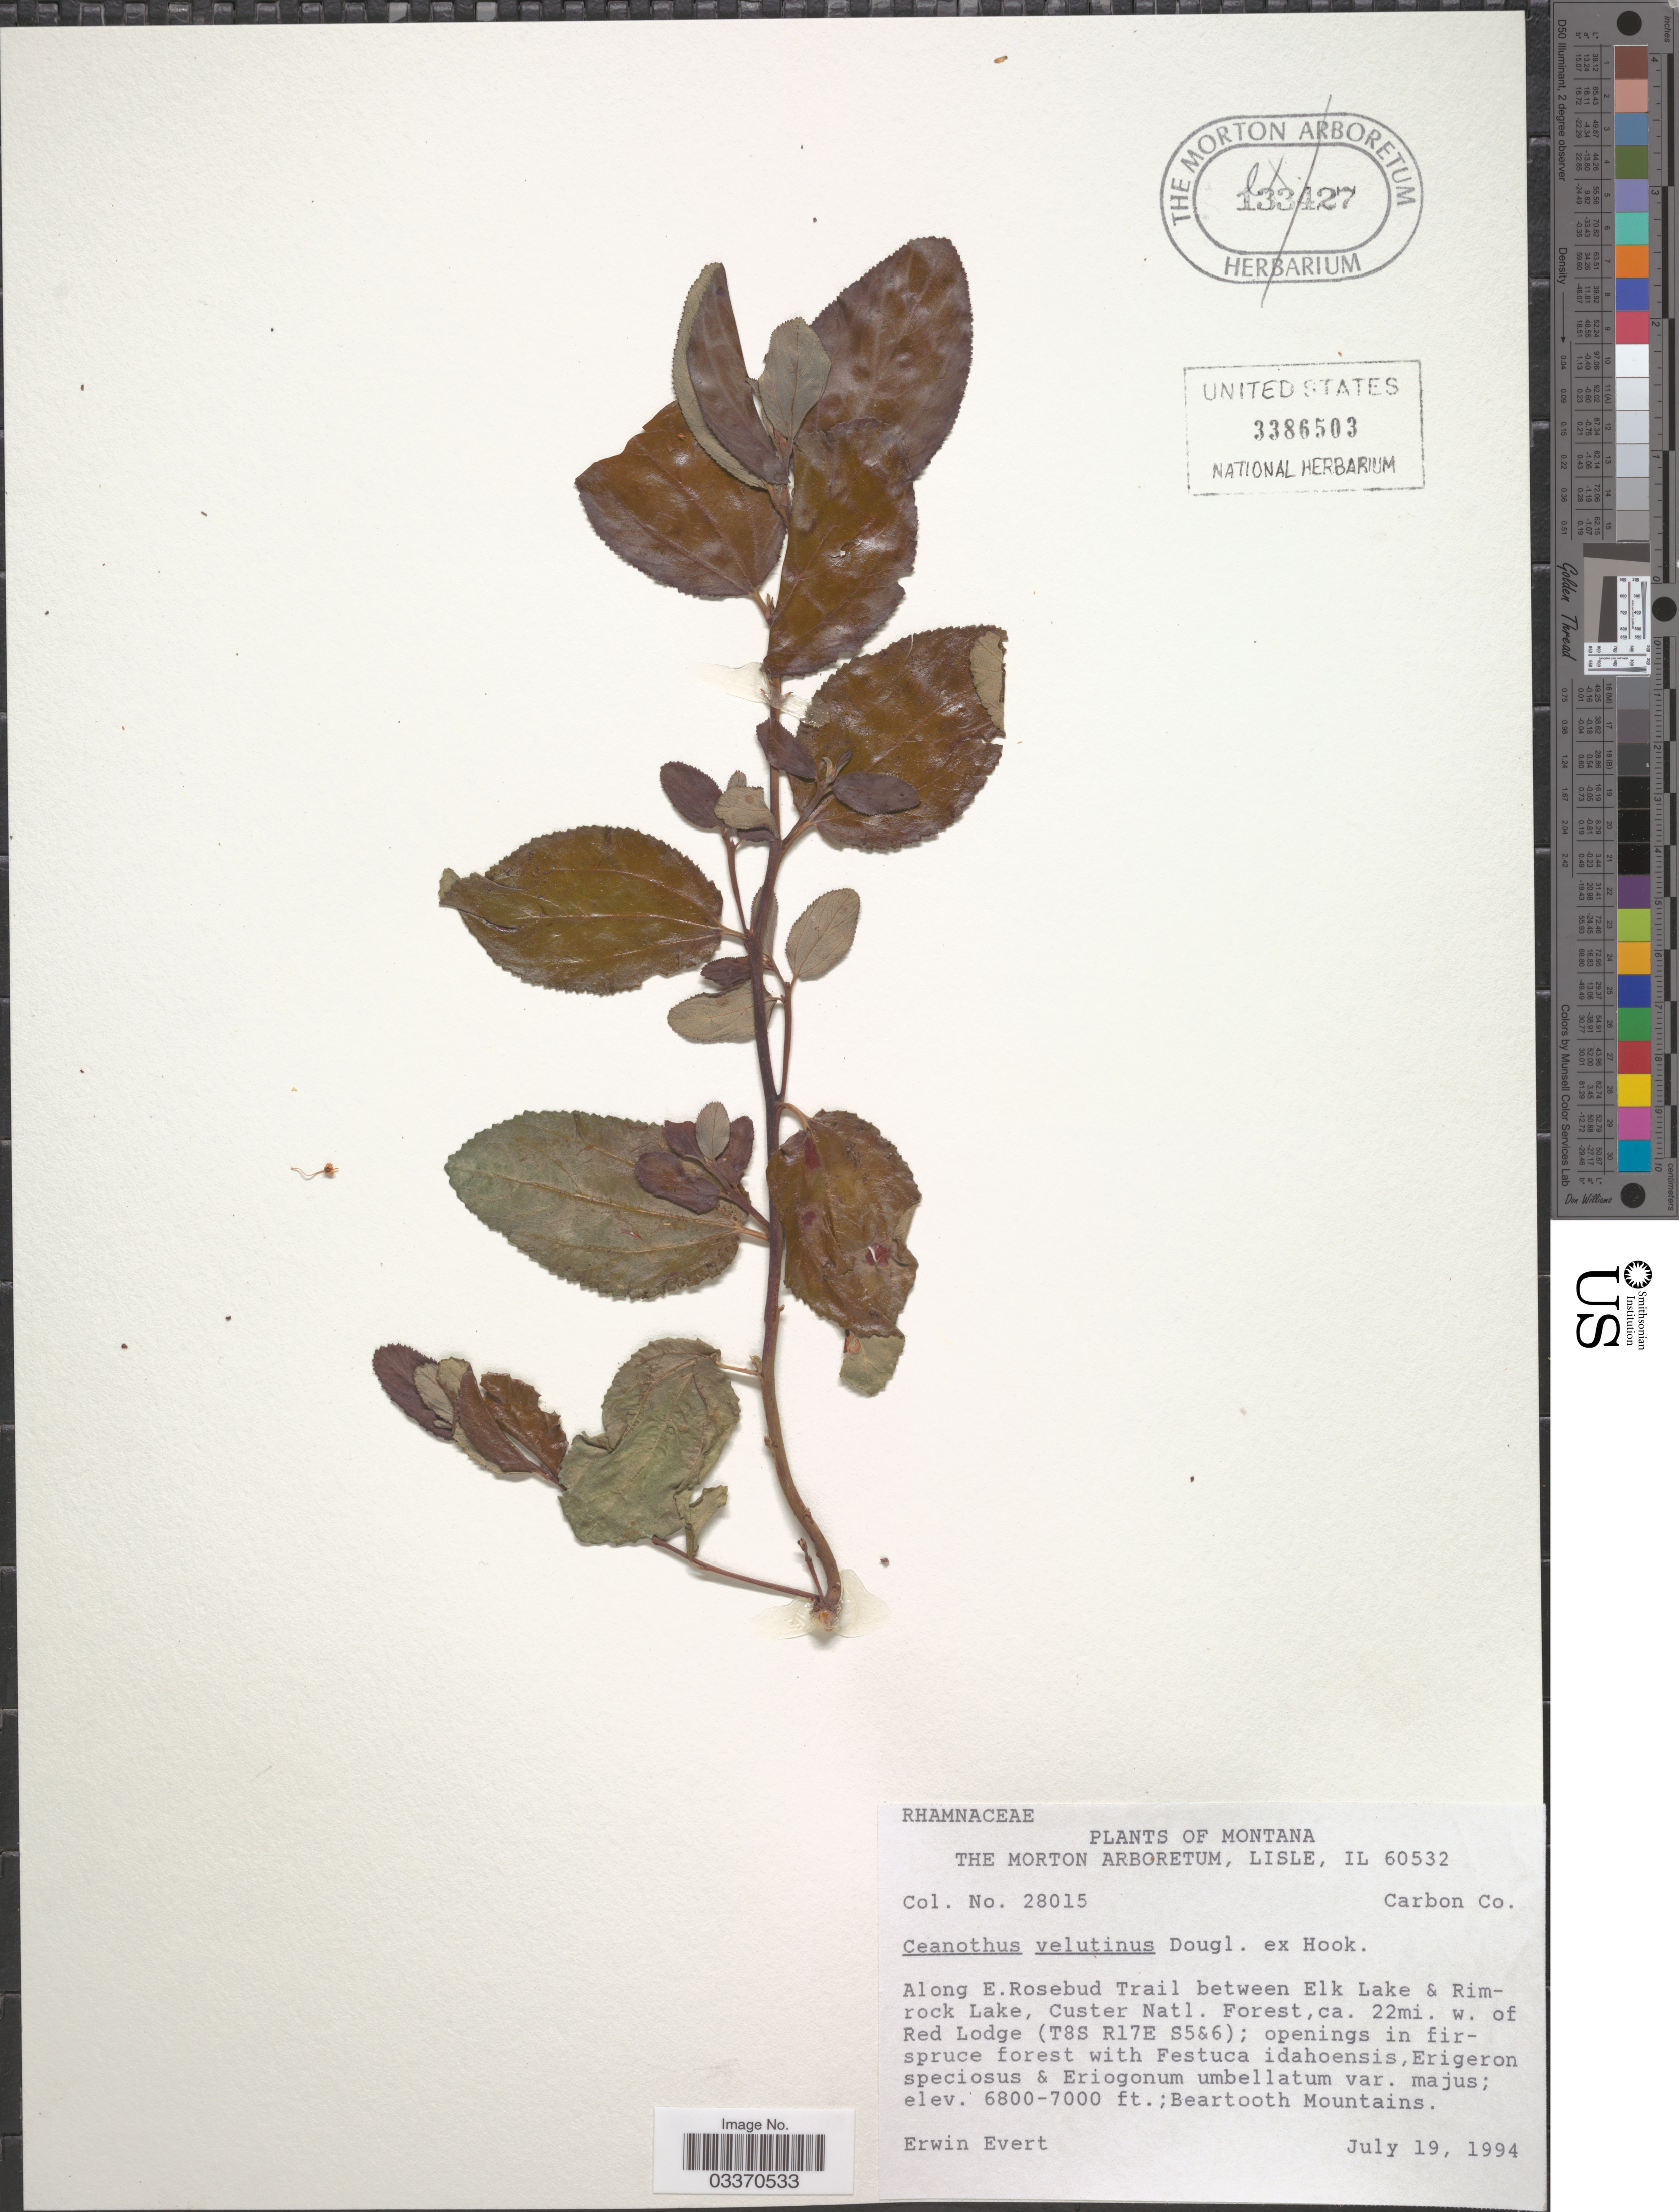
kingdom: Plantae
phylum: Tracheophyta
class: Magnoliopsida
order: Rosales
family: Rhamnaceae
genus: Ceanothus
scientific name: Ceanothus velutinus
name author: Douglas ex Hook.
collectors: E. Evert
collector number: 28015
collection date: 1994-07-19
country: United States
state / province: Montana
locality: Along E. Rosebud Trail between Elk Lake & Rimrock Lake, Custer Natl. Forest, ca. 22mi. w. of Red Lodge (T8S R17E S5&6).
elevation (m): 2073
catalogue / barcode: US 3386503